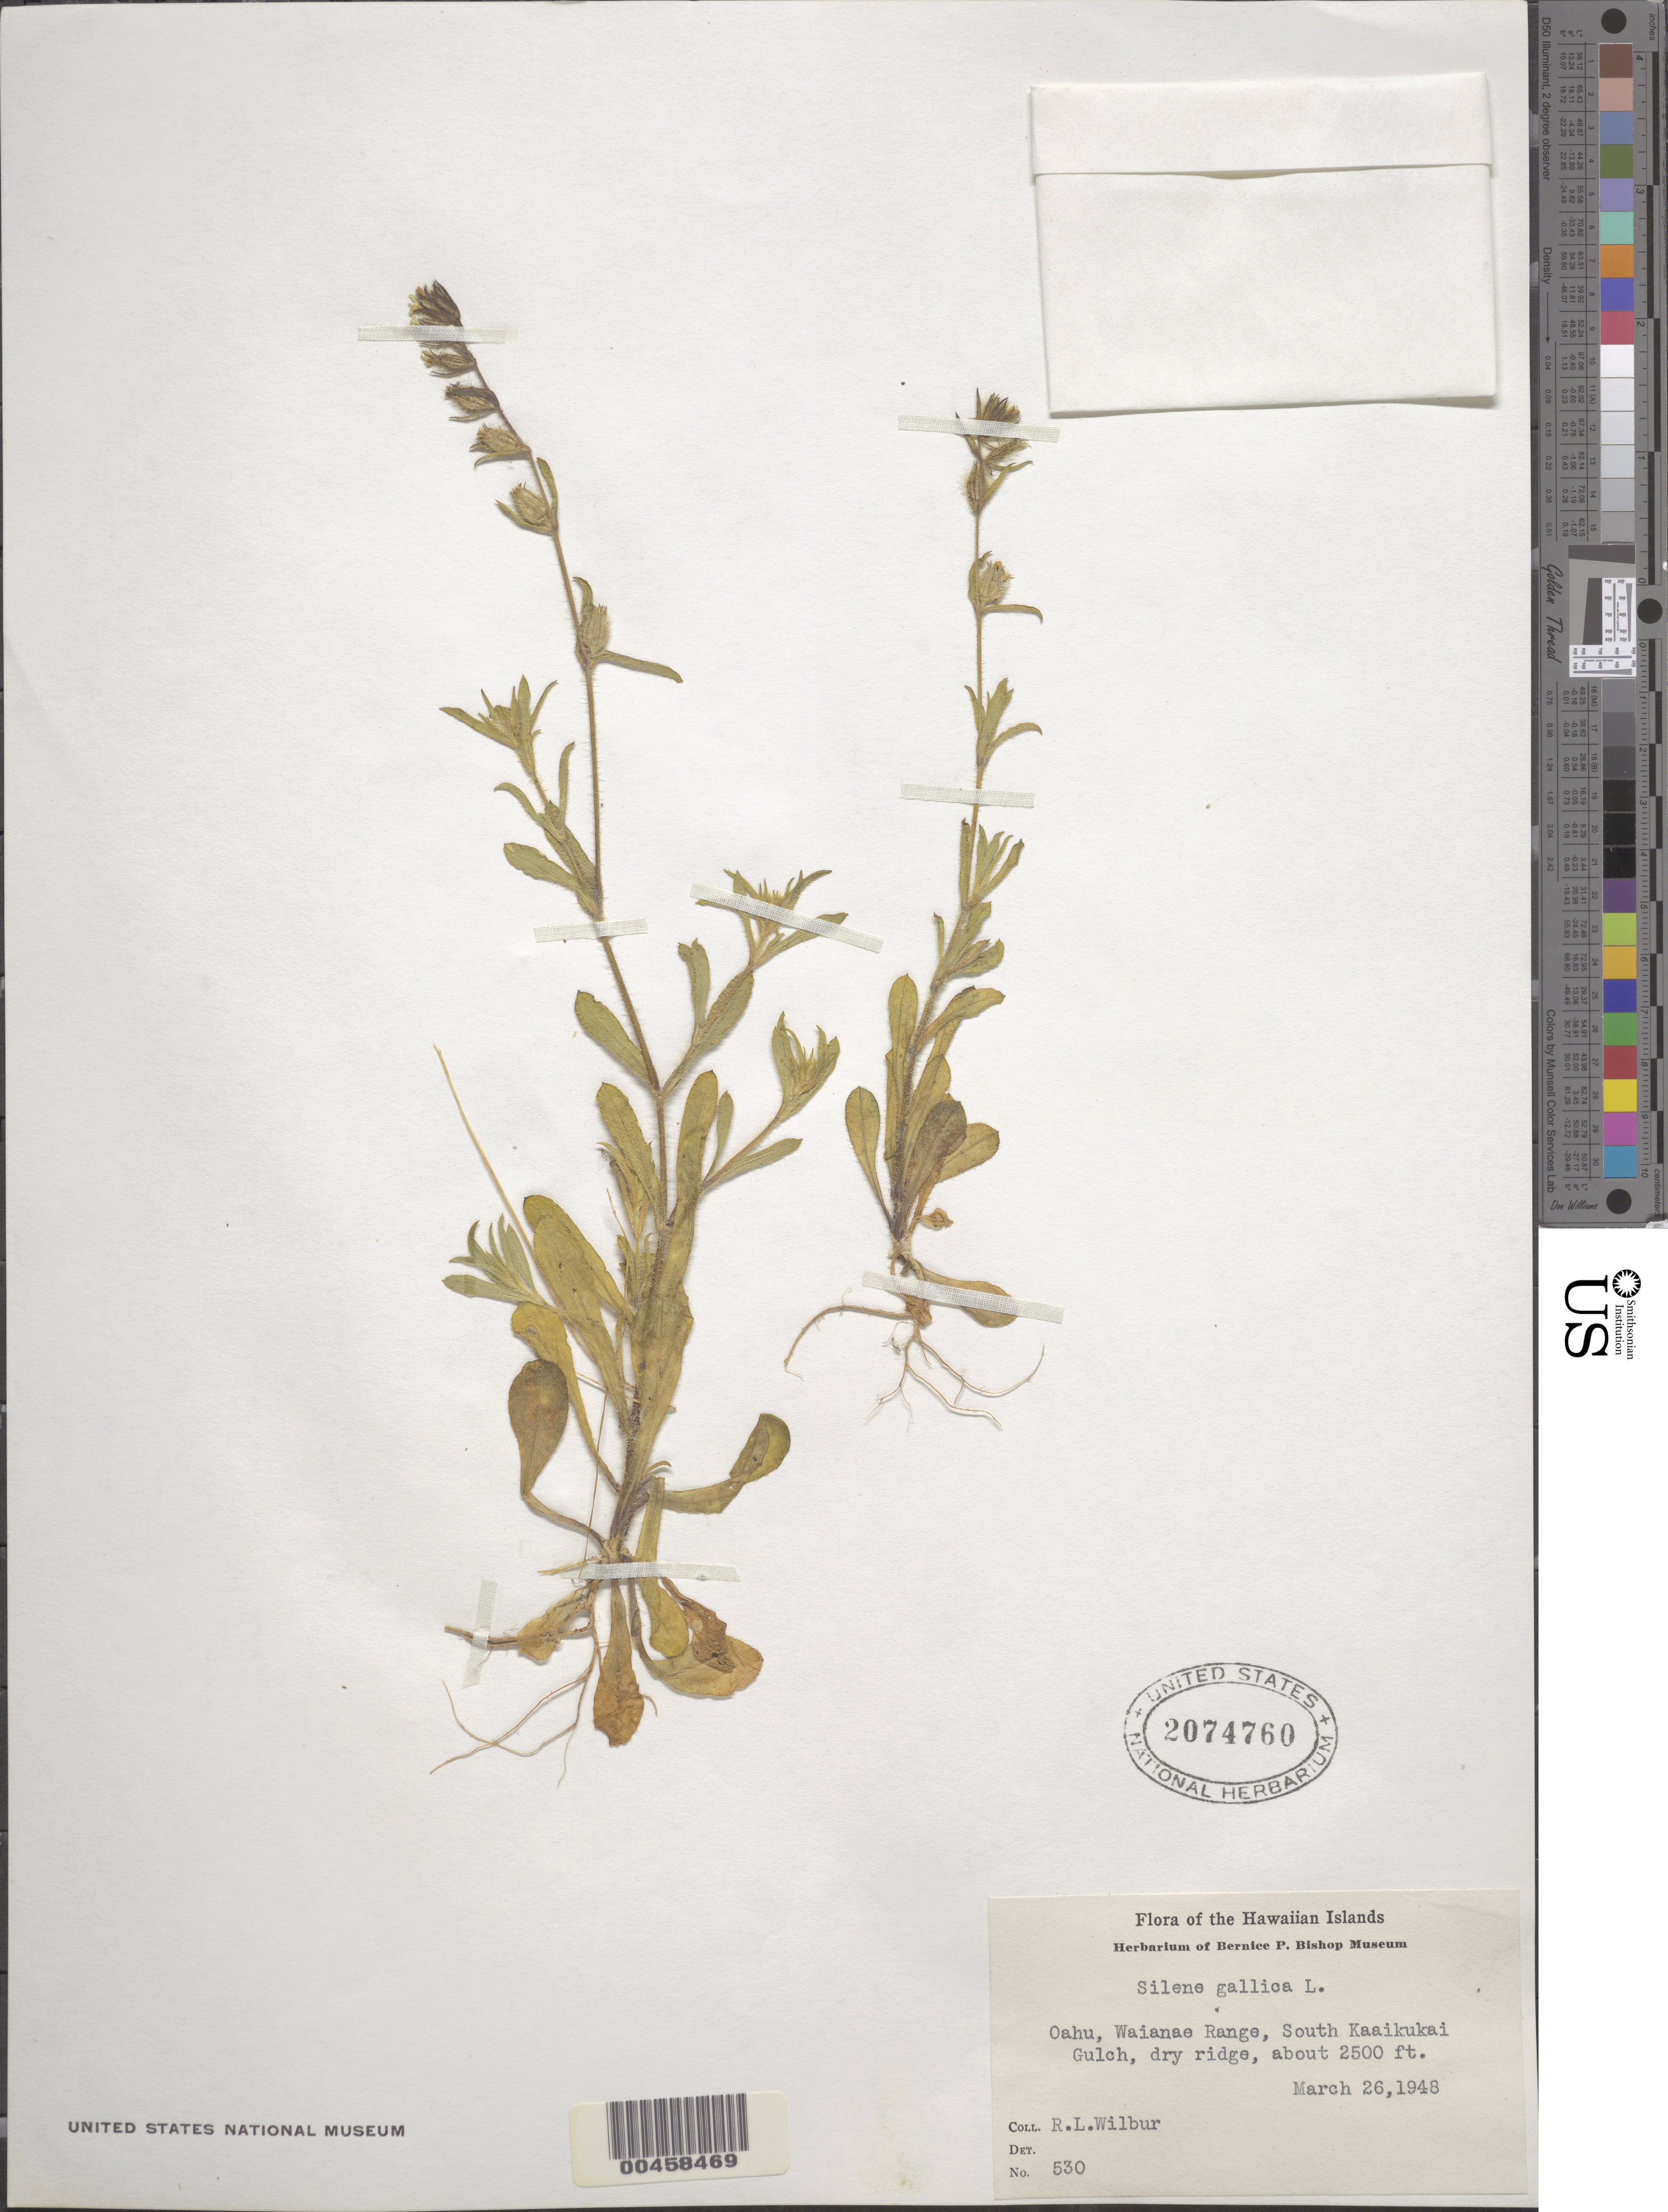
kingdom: Plantae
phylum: Tracheophyta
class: Magnoliopsida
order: Caryophyllales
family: Caryophyllaceae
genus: Silene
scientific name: Silene gallica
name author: L.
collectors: R. L. Wilbur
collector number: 530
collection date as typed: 26 Mar 1948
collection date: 1948-03-26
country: United States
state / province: Hawaii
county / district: Honolulu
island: Oahu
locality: Waianae Range, South Kaaikukai Gulch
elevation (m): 762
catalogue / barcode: US 2074760